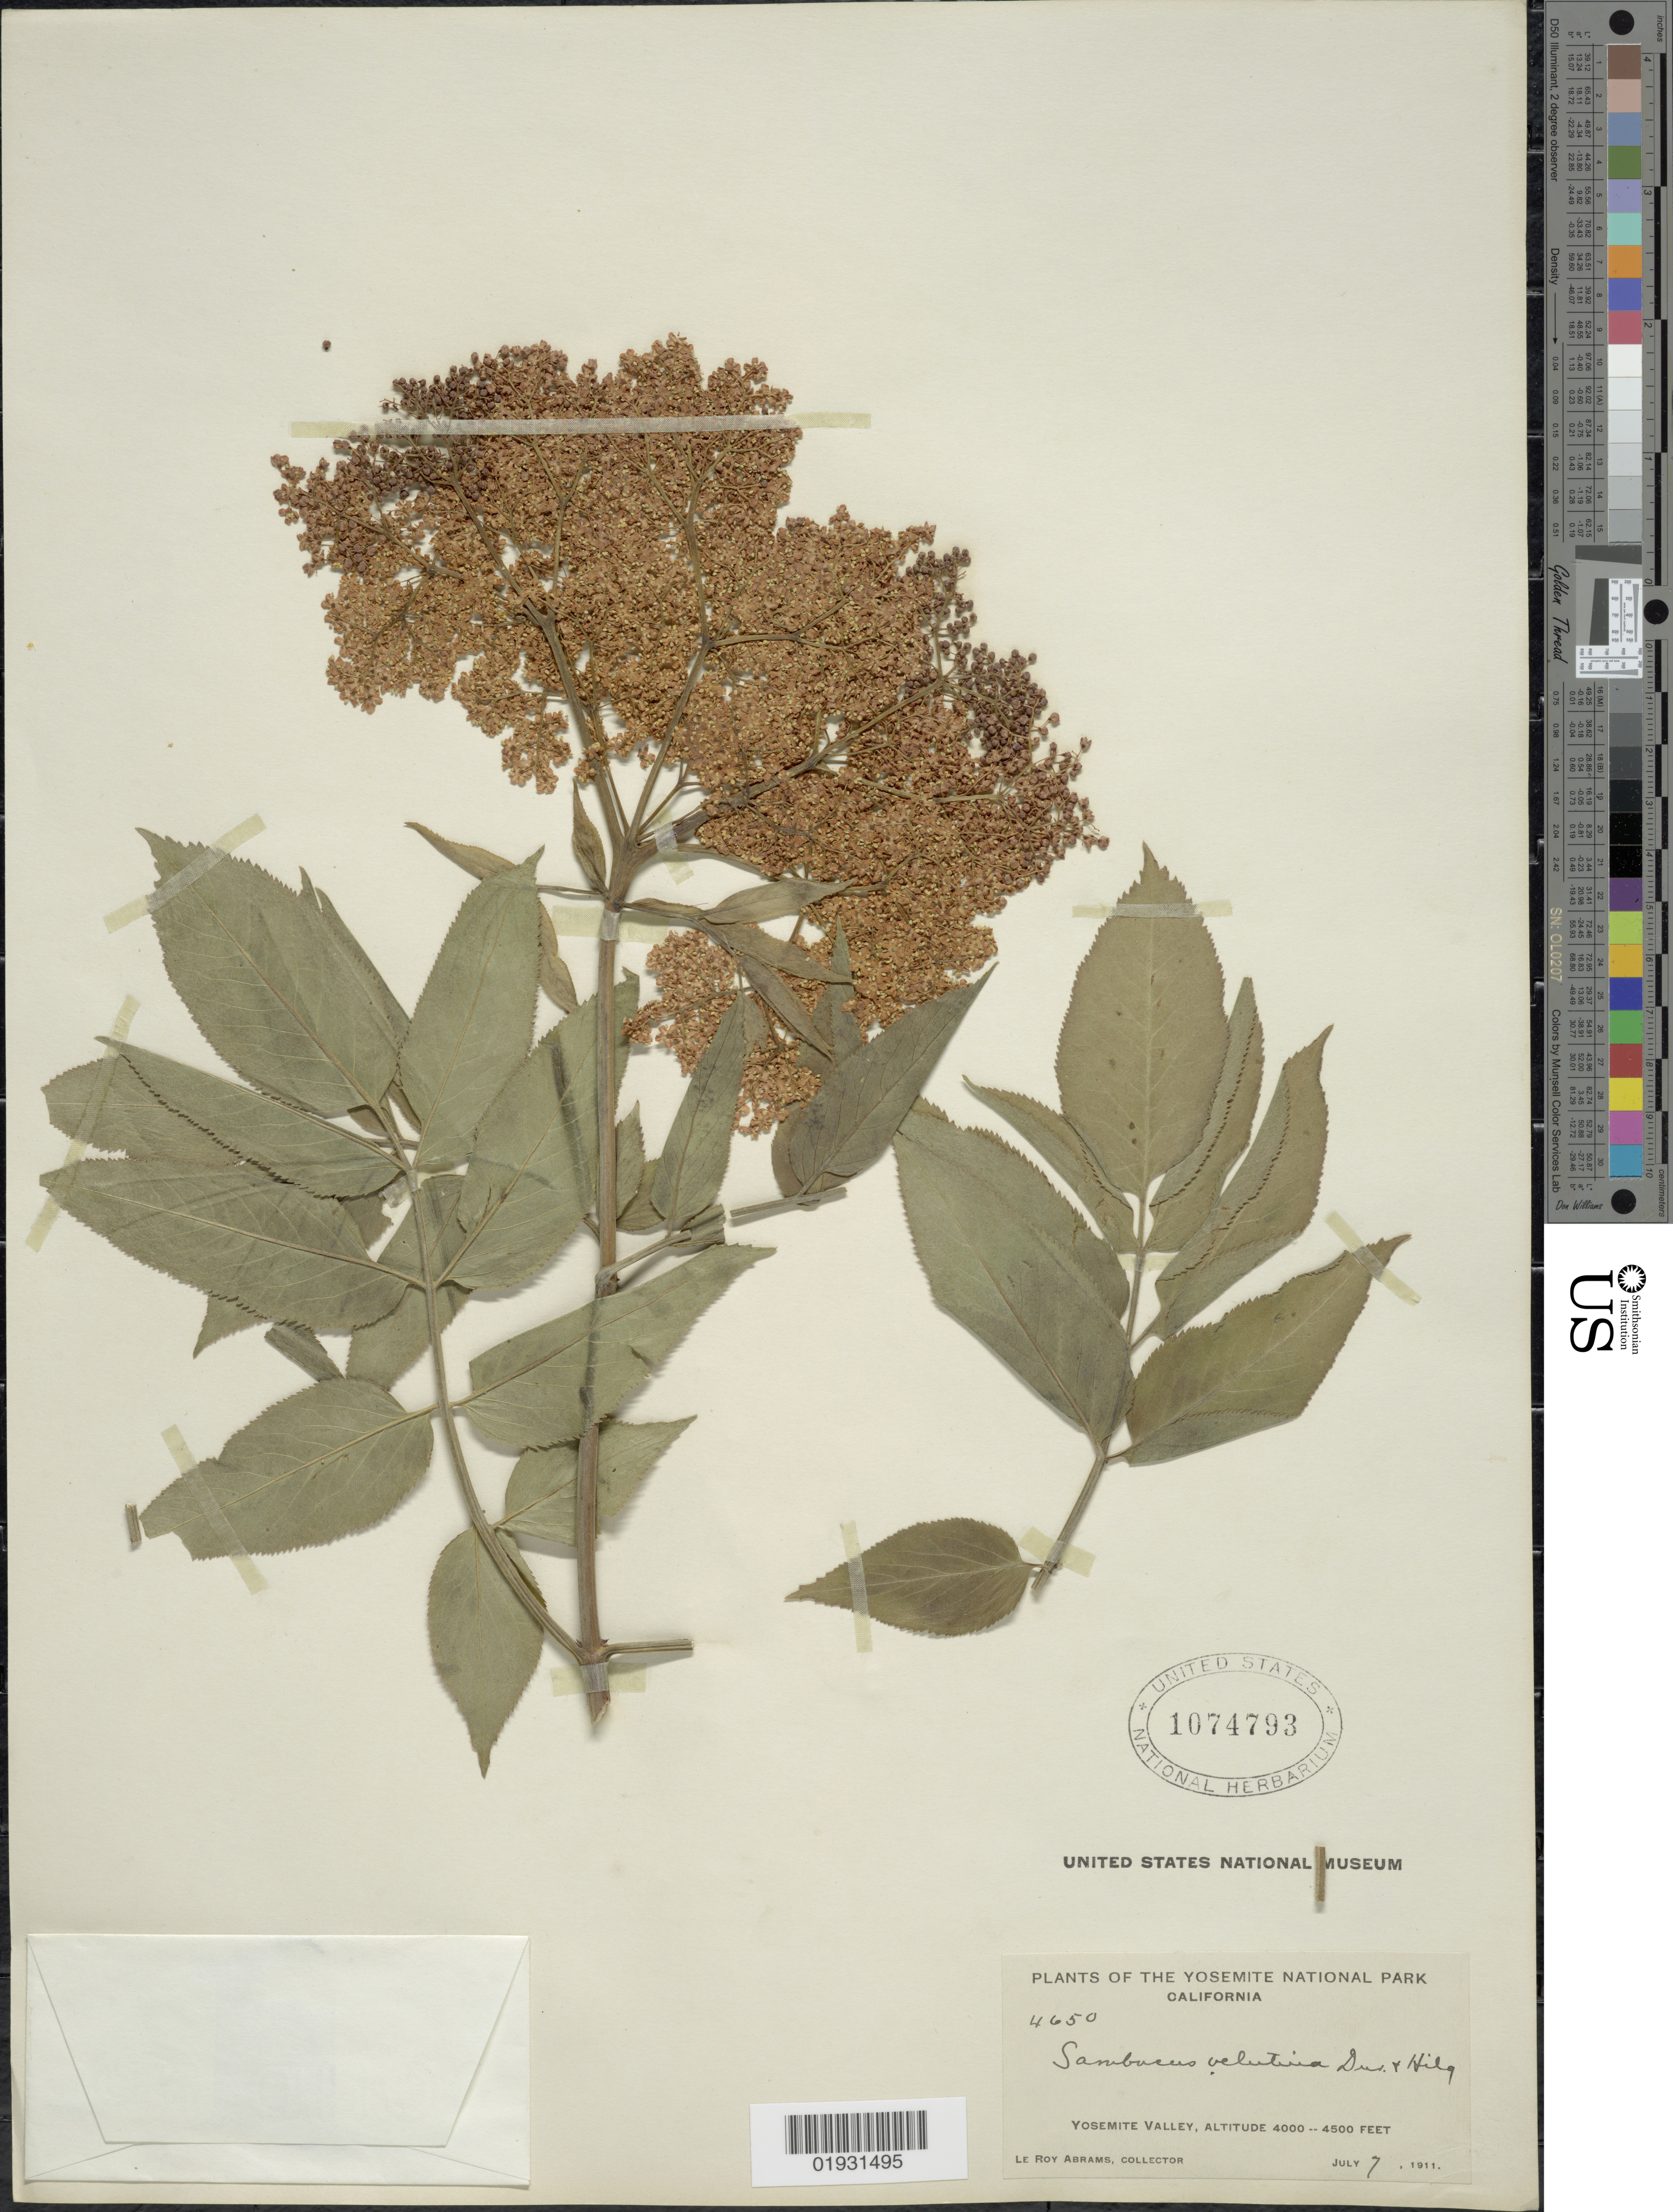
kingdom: Plantae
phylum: Tracheophyta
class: Magnoliopsida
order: Dipsacales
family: Viburnaceae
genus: Sambucus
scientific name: Sambucus velutina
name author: Durand & Hilg.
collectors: L. Abrams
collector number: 4650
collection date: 1911-07-07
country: United States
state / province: California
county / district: Mariposa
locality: Yosemite National Park. Yosemite Valley.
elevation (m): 1219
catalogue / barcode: US 1074793